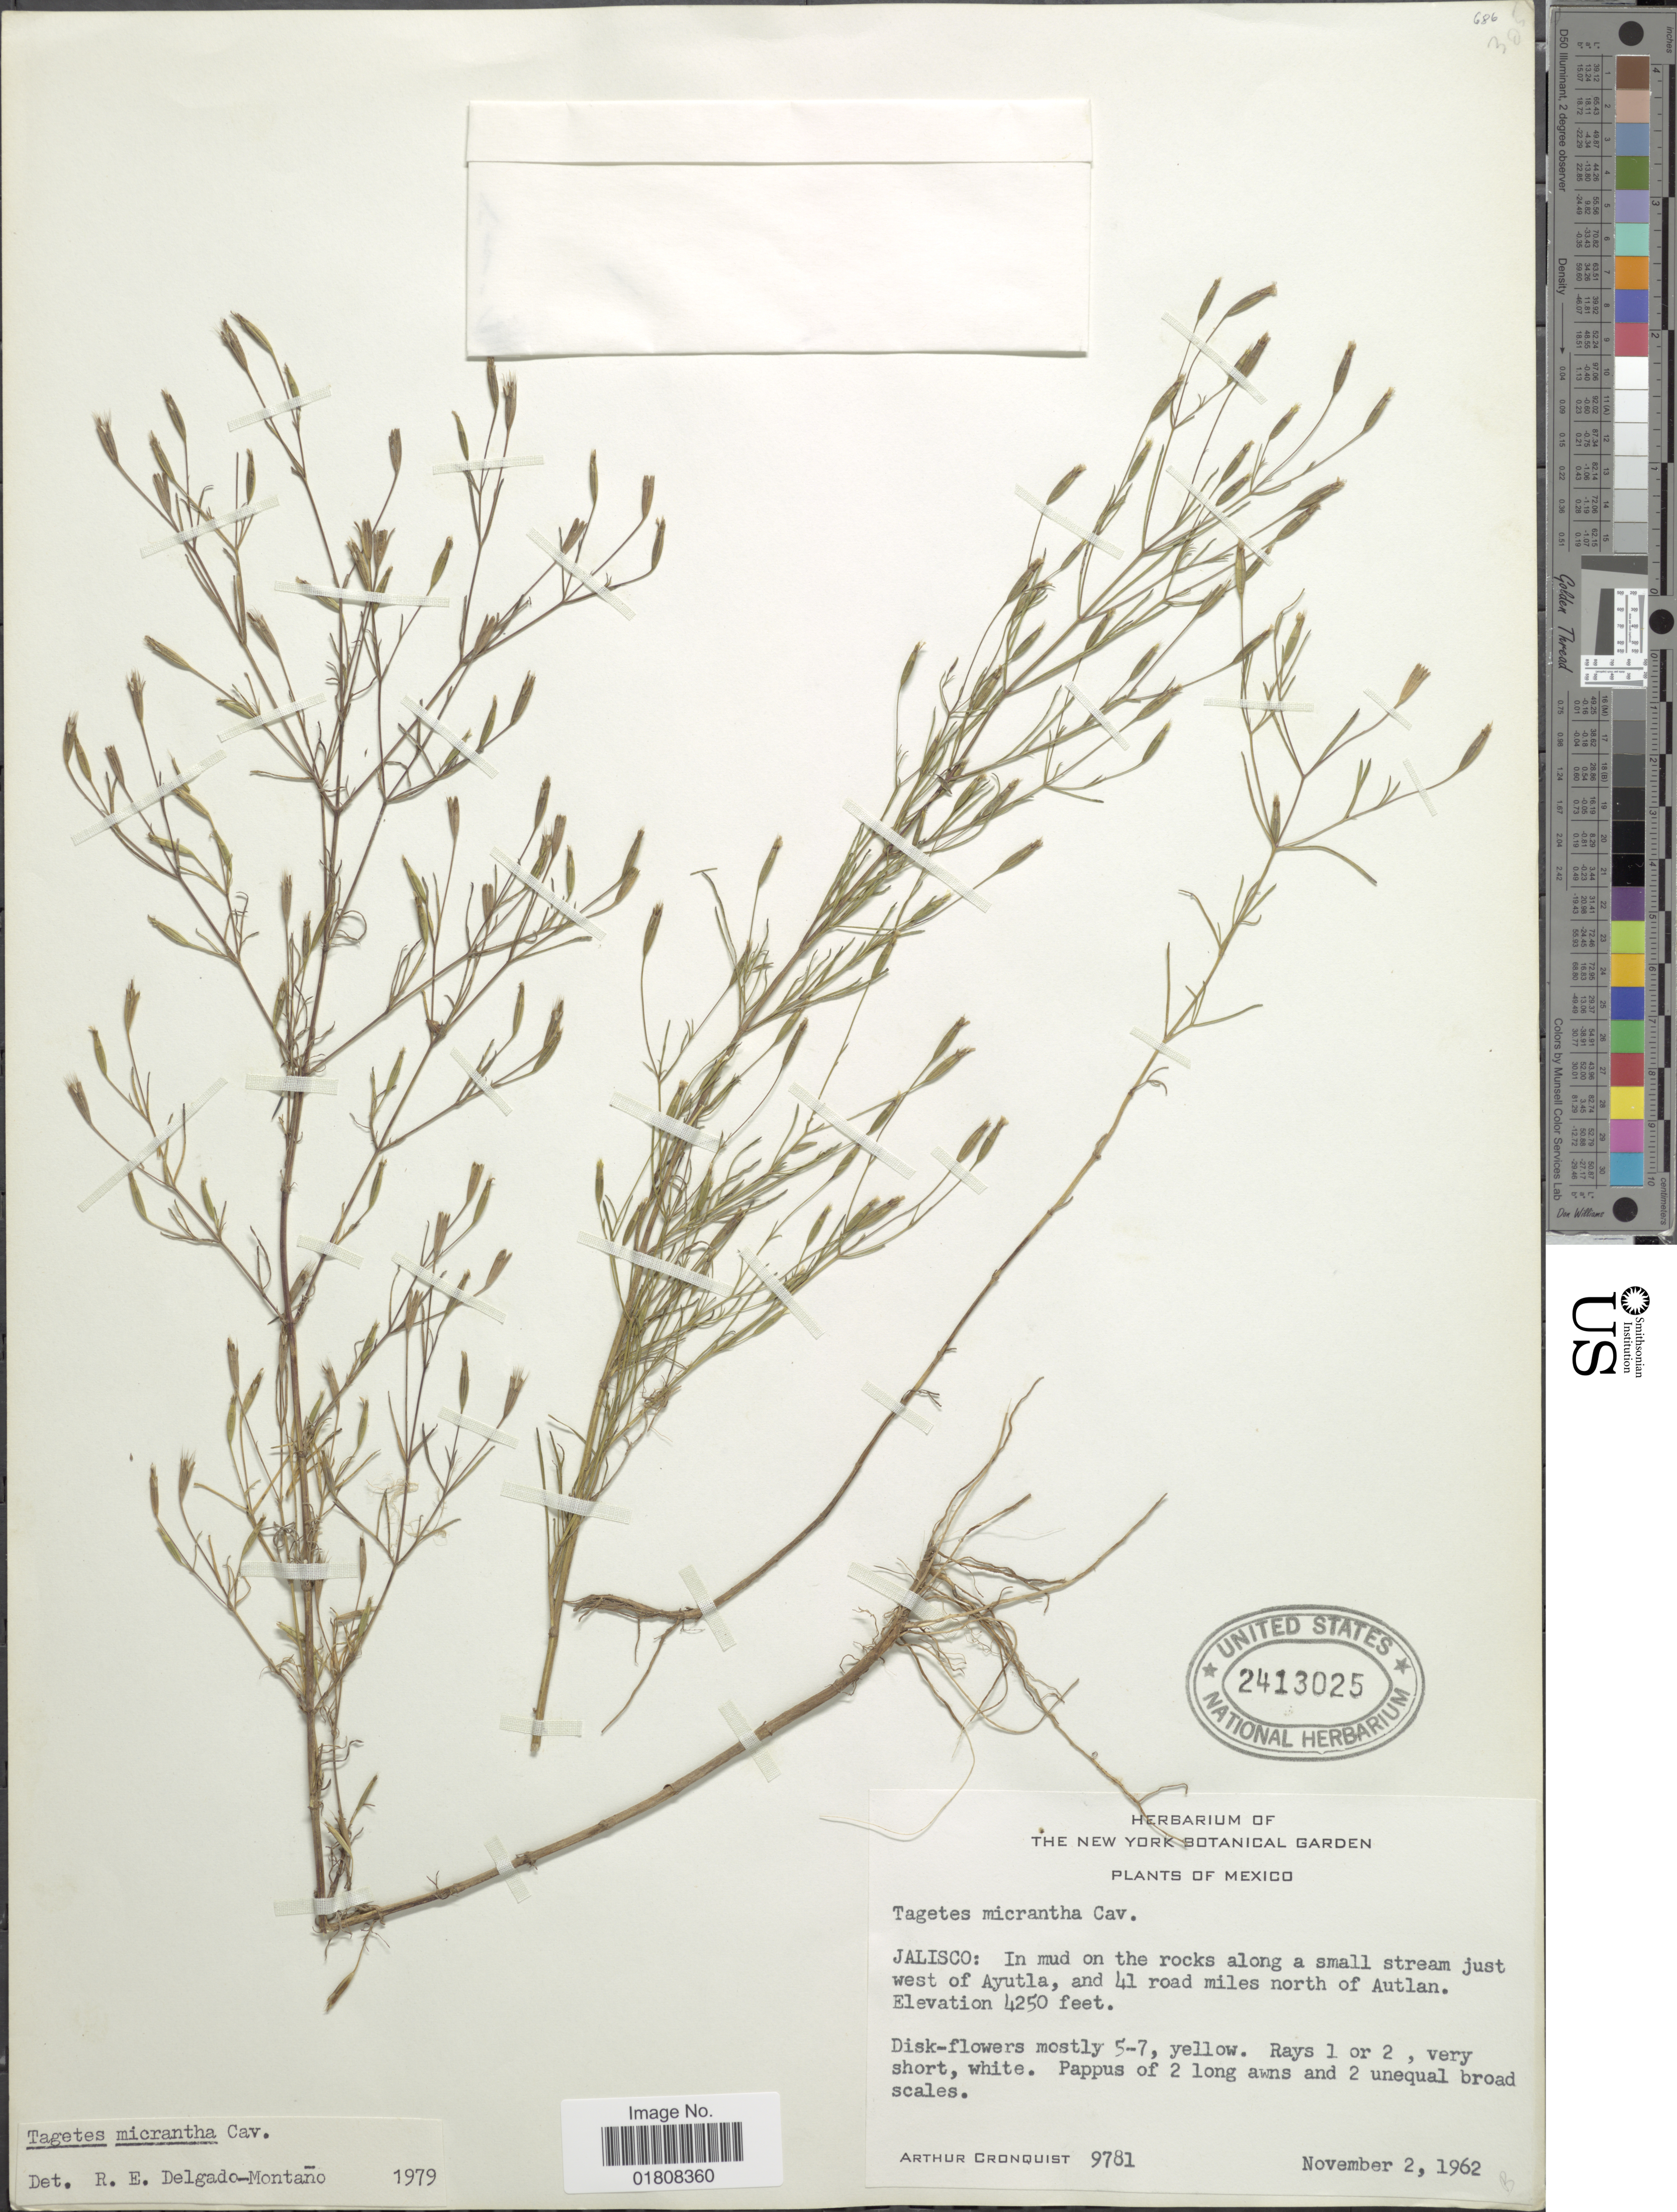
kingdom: Plantae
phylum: Tracheophyta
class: Magnoliopsida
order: Asterales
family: Asteraceae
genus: Tagetes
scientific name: Tagetes micrantha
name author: Cav.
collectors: A. J. Cronquist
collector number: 9781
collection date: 1962-11-02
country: Mexico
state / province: Jalisco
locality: Just west of Ayutla, and 41 road miles north of Autlan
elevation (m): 1295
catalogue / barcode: US 2413025